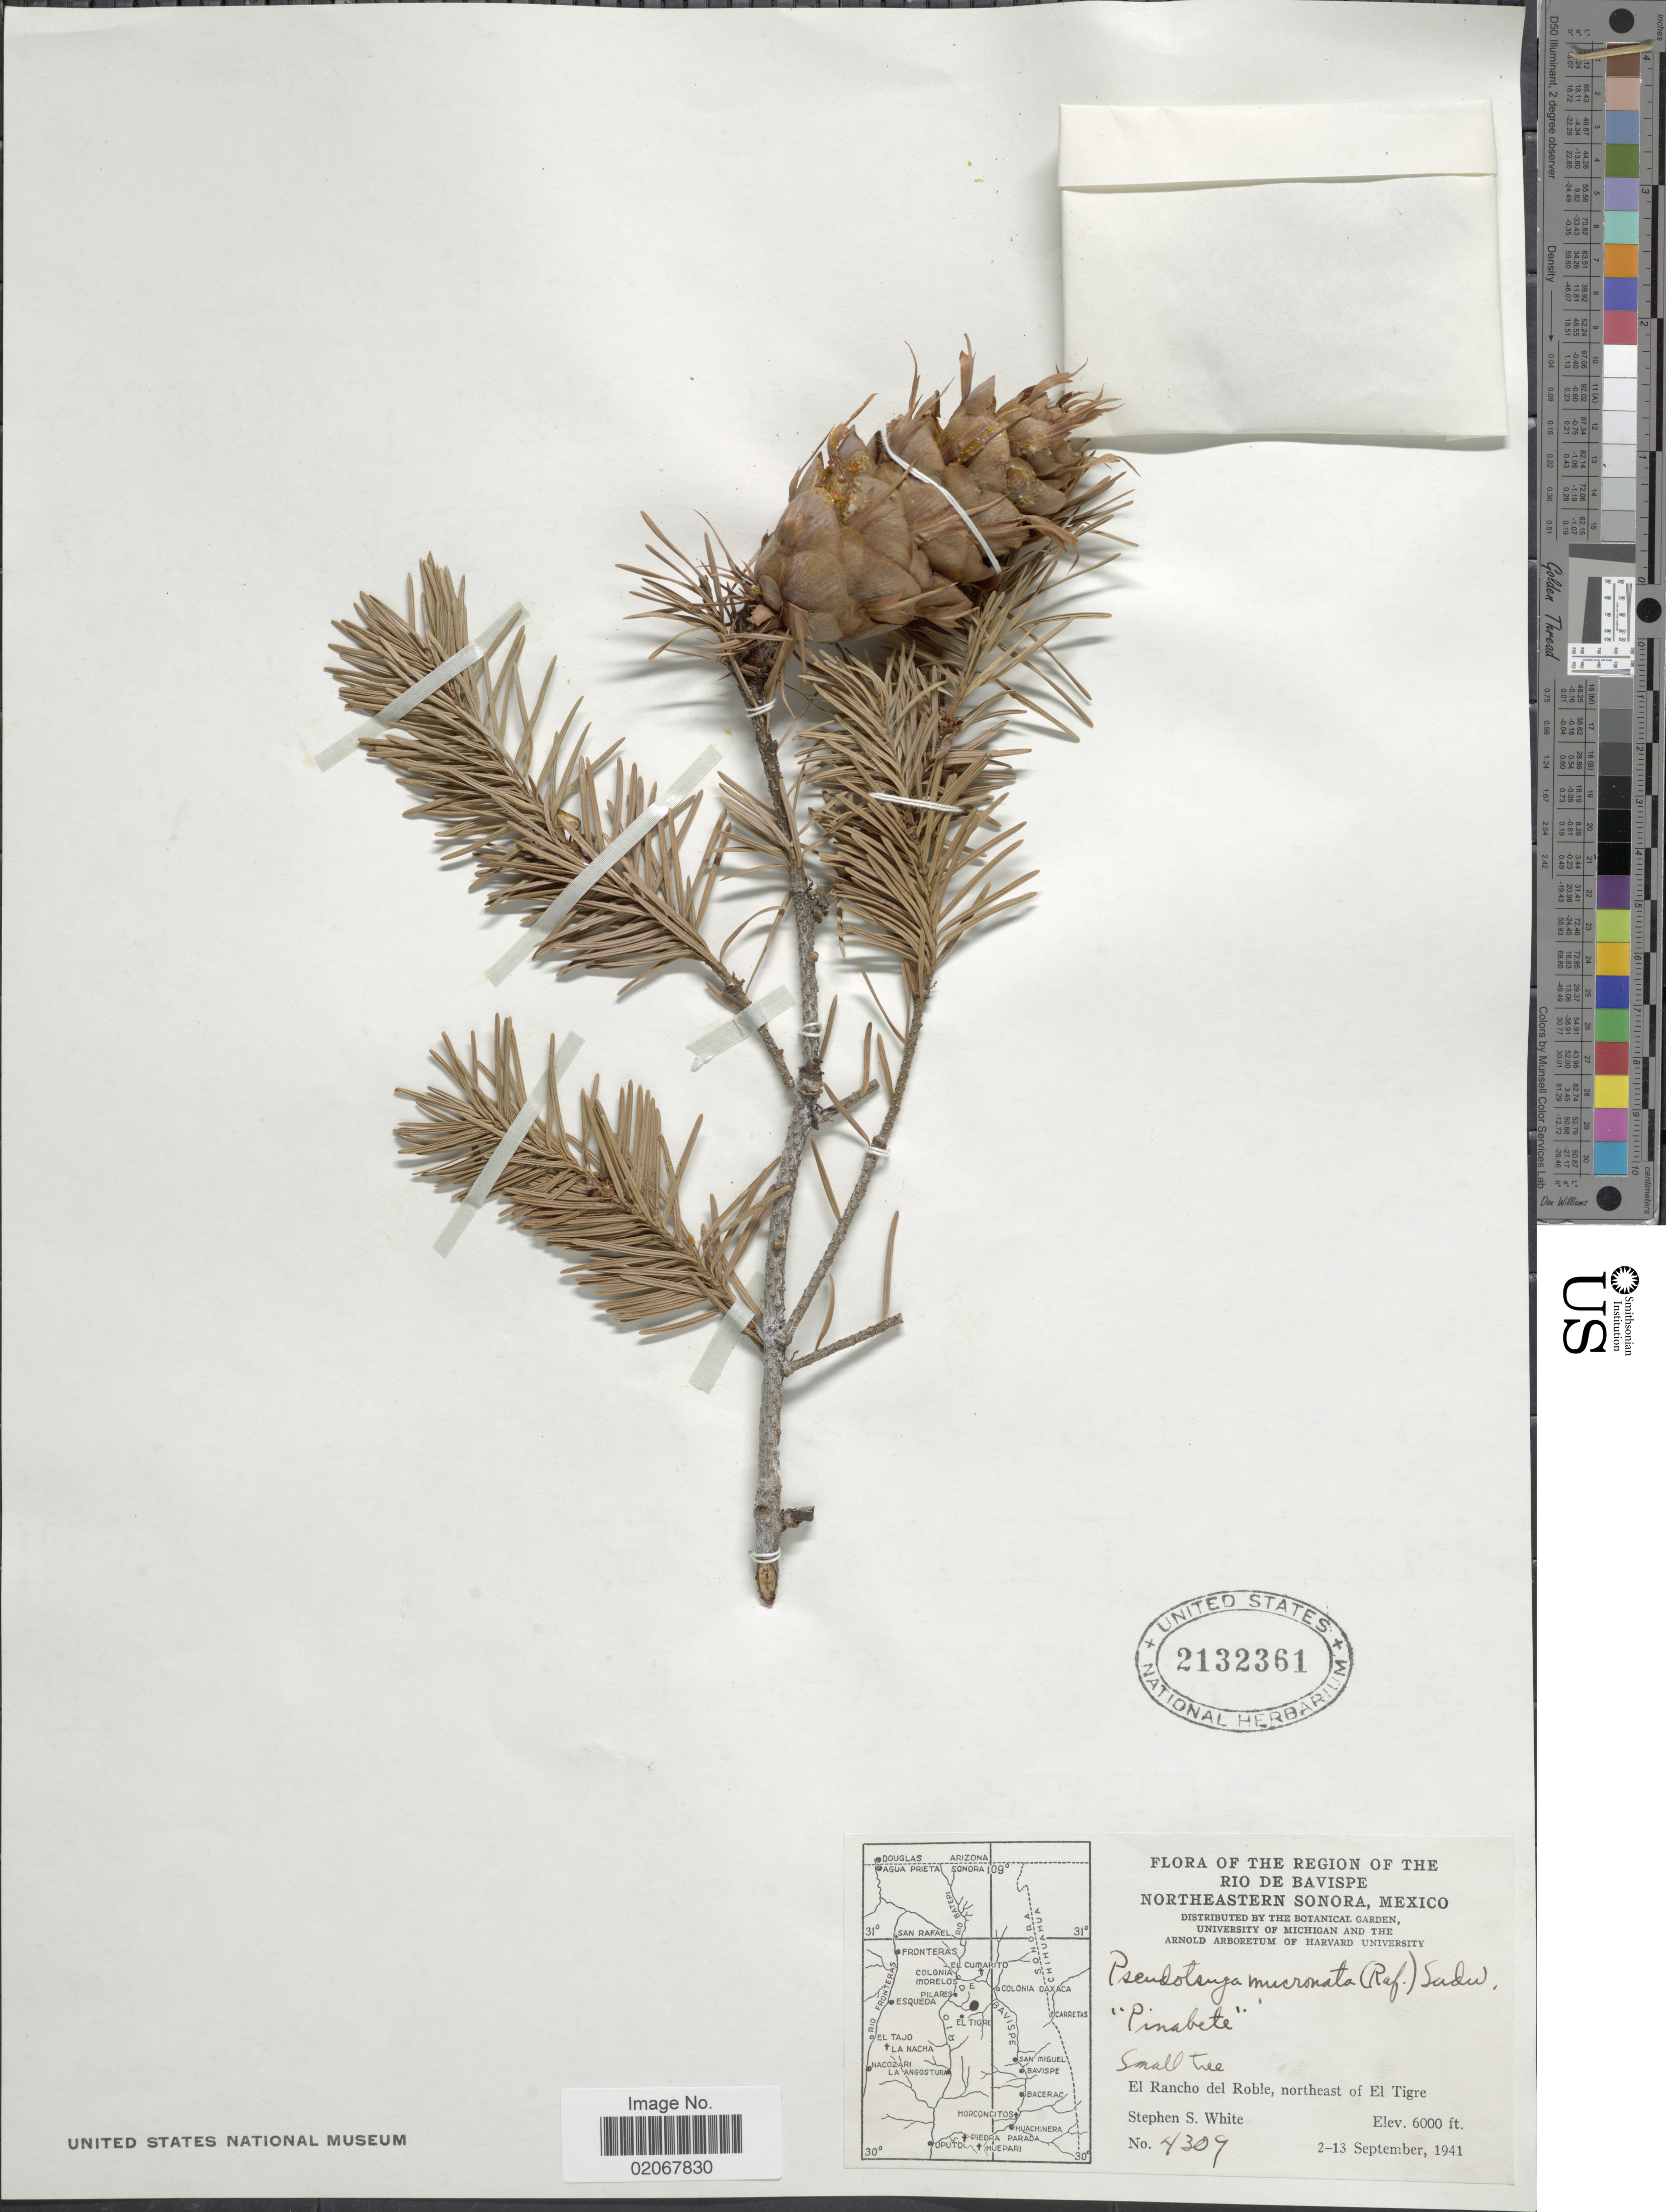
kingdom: Plantae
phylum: Tracheophyta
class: Pinopsida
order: Pinales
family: Pinaceae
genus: Pseudotsuga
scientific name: Pseudotsuga menziesii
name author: (Mirb.) Franco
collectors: S. S. White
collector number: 4309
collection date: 1941-09-02/1941-09-13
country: Mexico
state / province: Sonora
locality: Region of the Rio de Bavispe Northeastern Sonora. El Rancho del Roble, northeast of El Tigre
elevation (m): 1829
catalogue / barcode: US 2132361